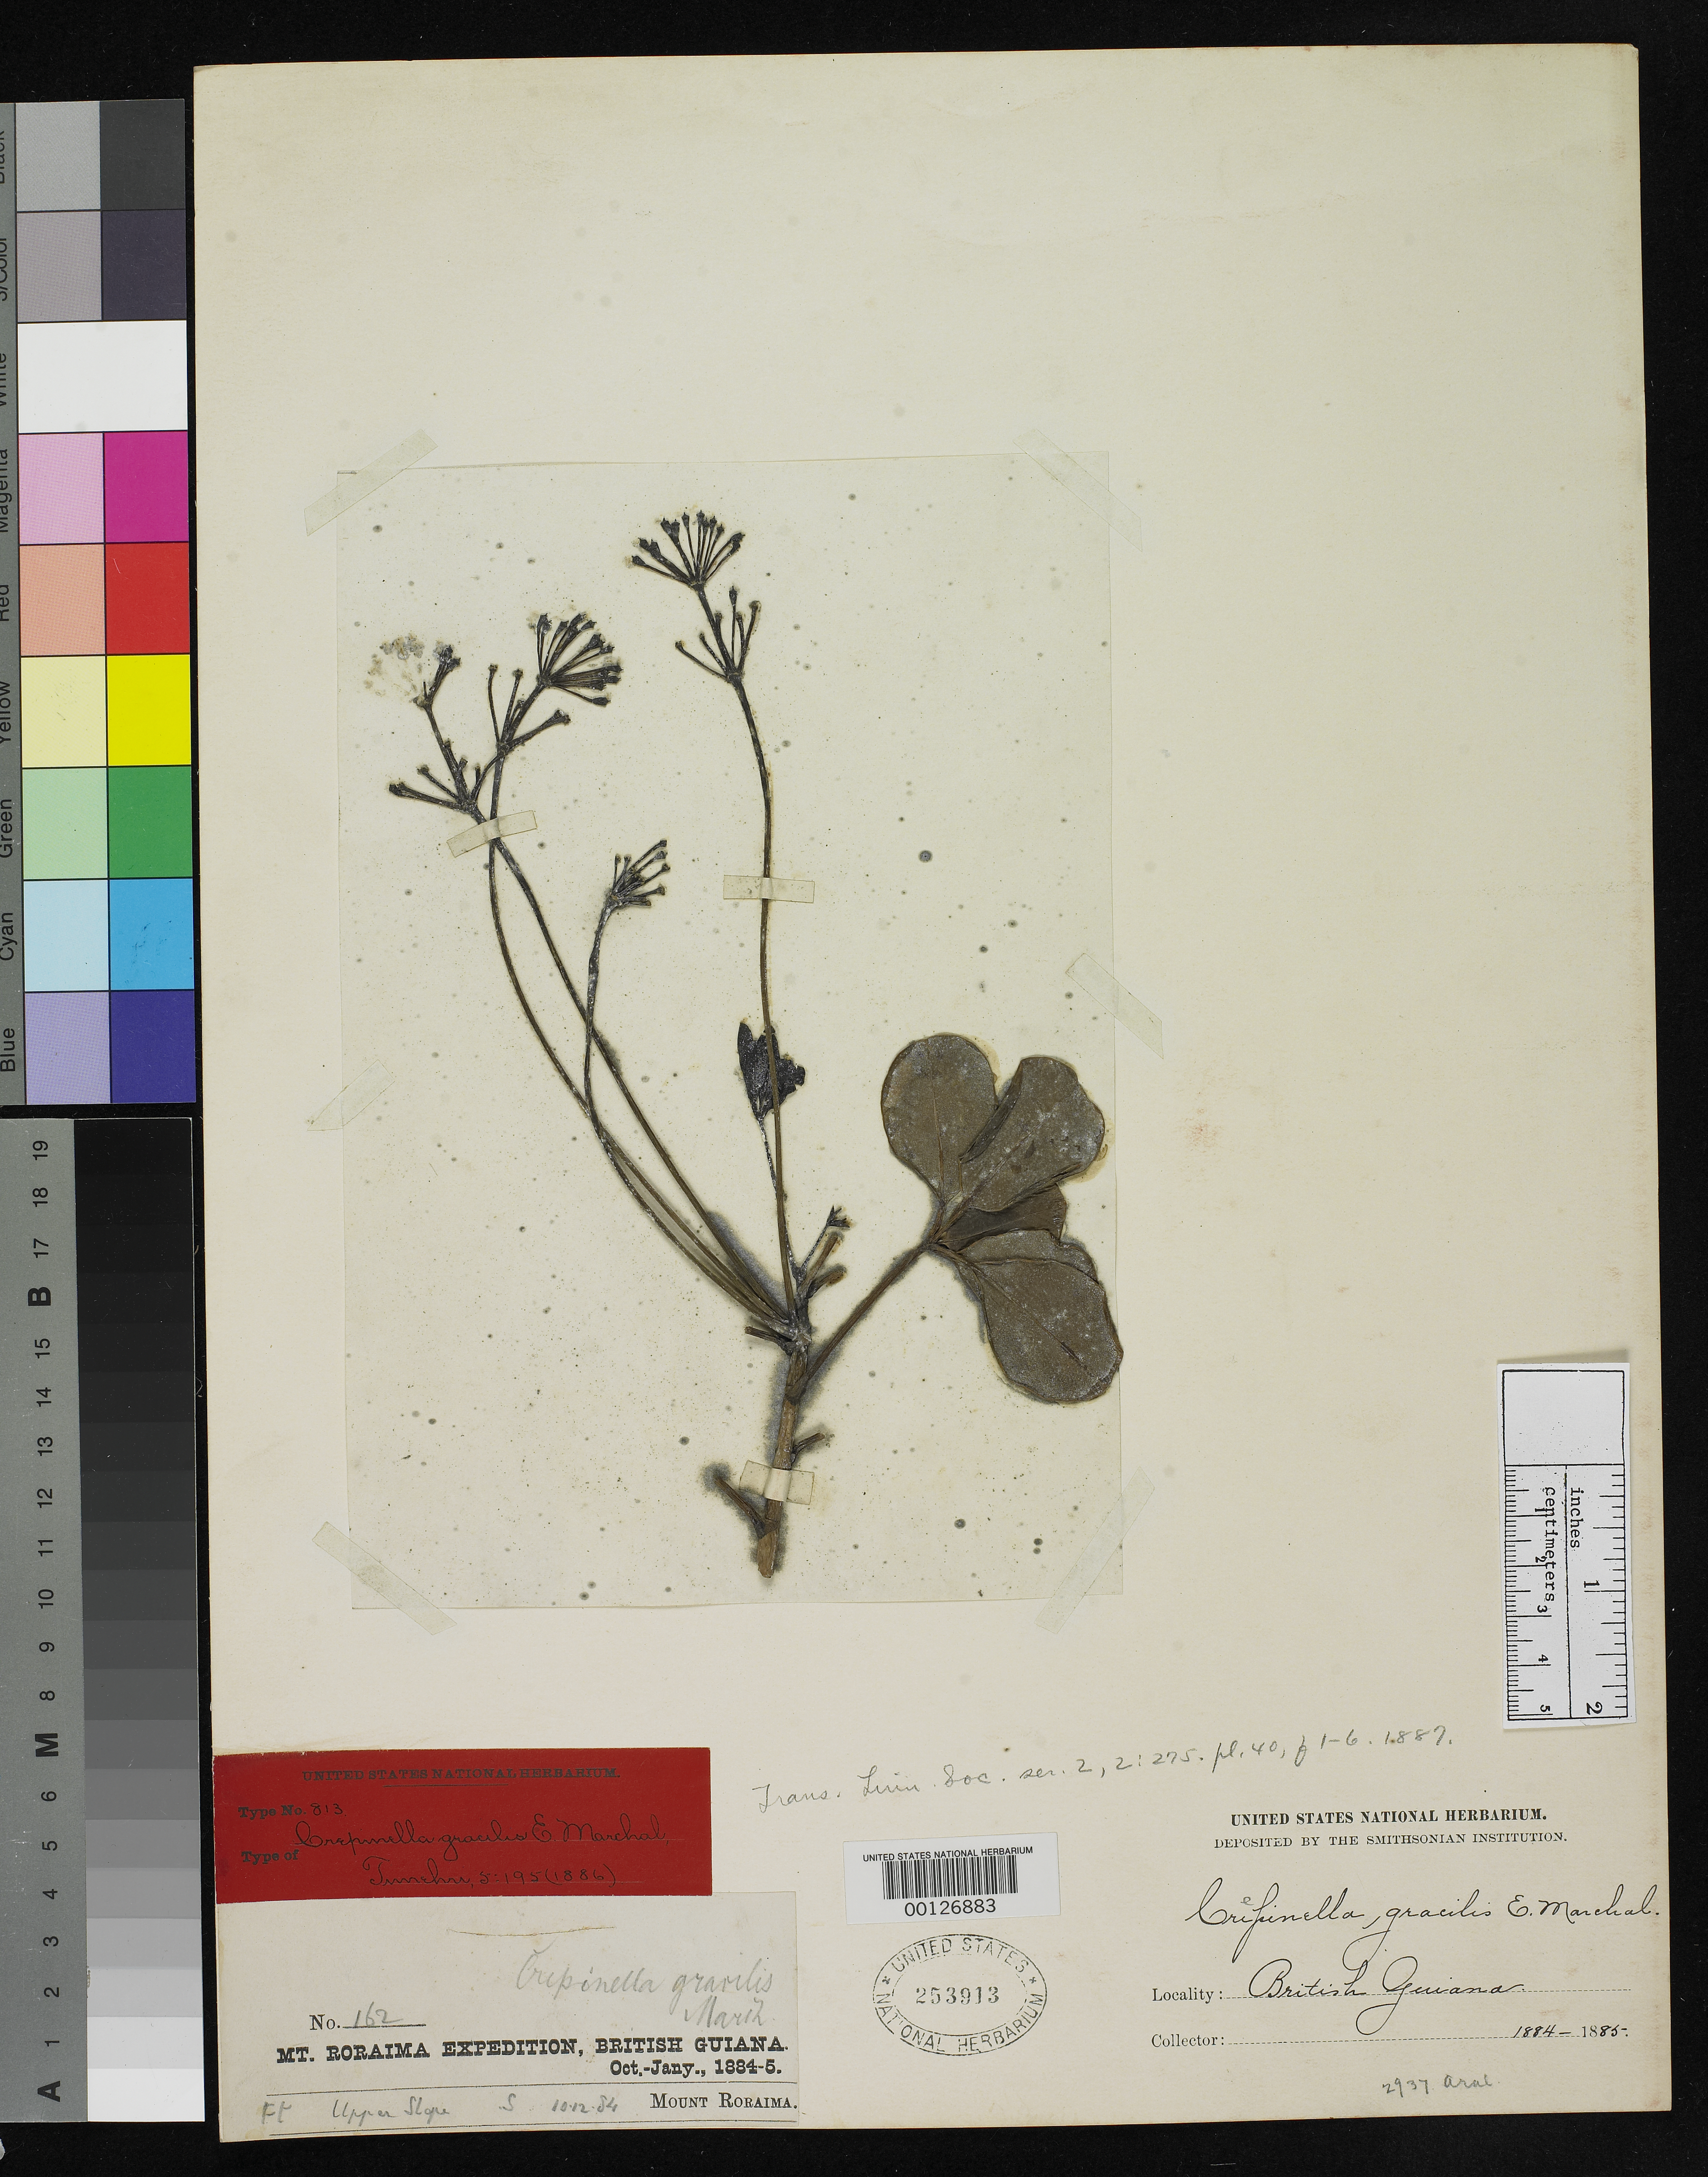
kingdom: Plantae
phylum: Tracheophyta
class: Magnoliopsida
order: Apiales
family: Araliaceae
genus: Crepinella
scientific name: Crepinella gracilis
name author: Thurn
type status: Type Collection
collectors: E. F. im Thurn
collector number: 162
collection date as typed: Oct 1884 to -- Jan 1885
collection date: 1884-10/1885-01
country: Guyana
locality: Mt. Roraima.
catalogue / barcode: US 253913